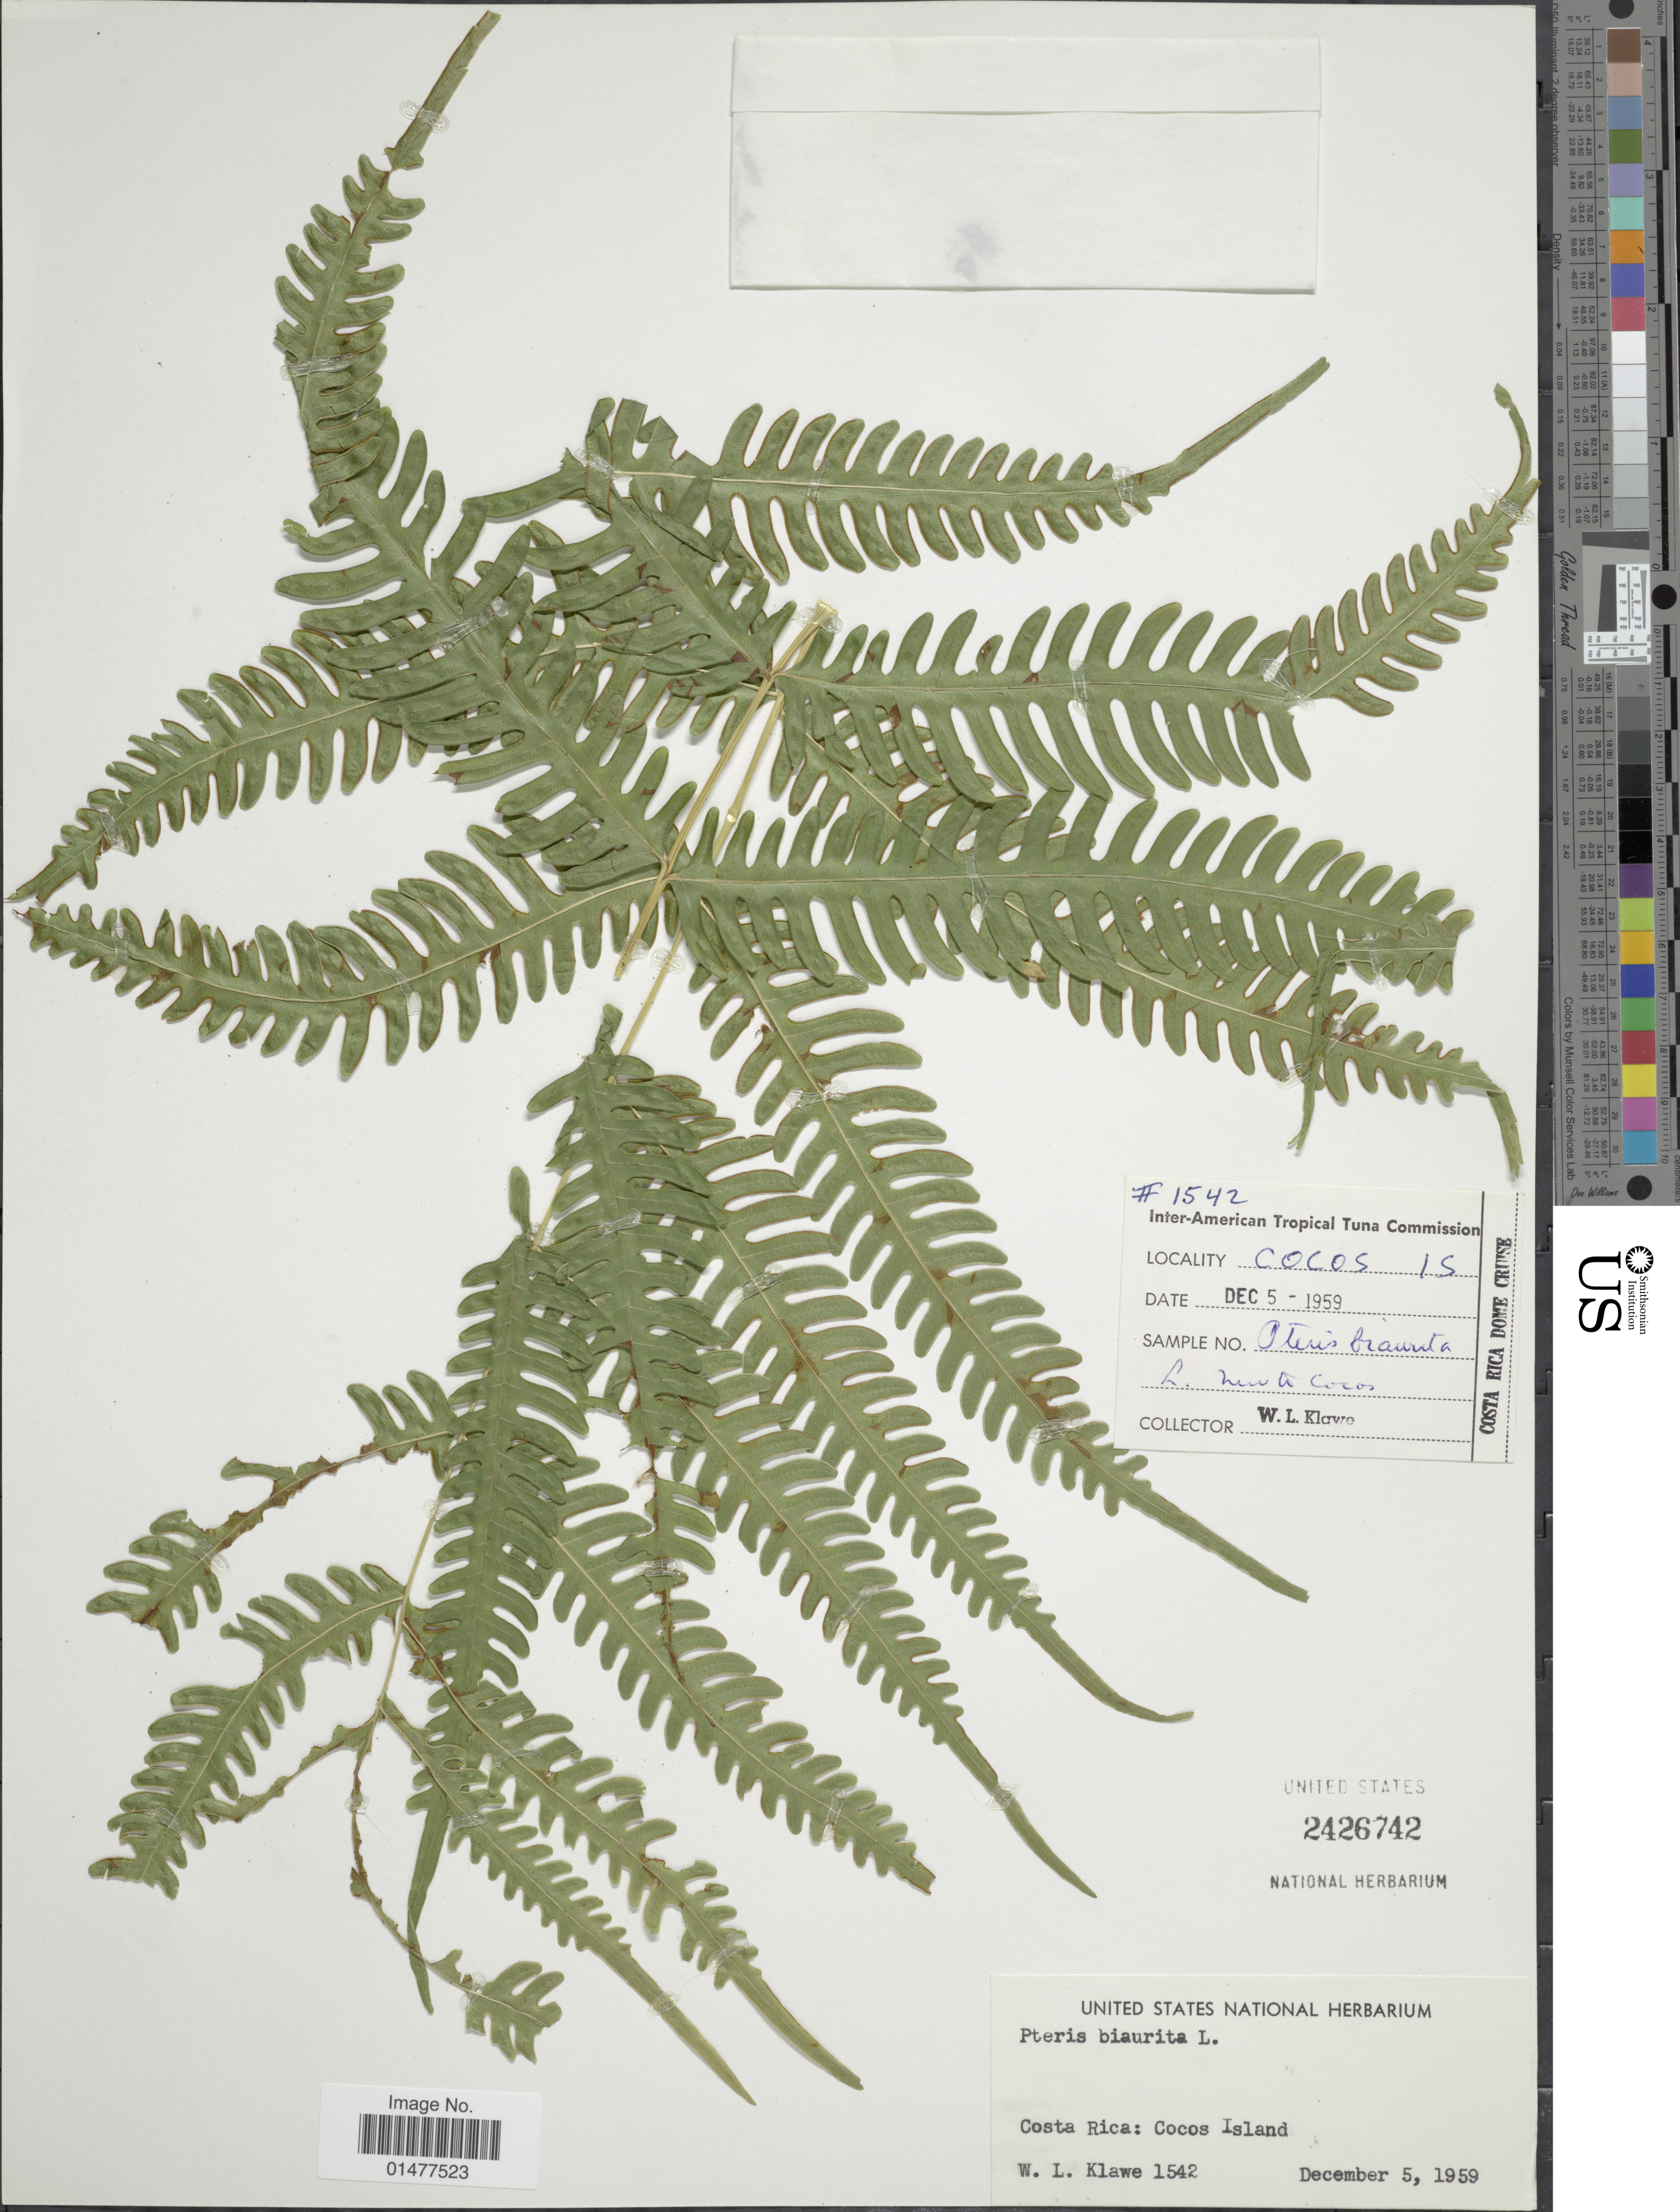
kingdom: Plantae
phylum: Tracheophyta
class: Polypodiopsida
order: Polypodiales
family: Pteridaceae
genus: Pteris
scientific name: Pteris biaurita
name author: L.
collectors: W. Klawe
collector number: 1542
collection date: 1959-12-05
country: Costa Rica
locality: Cocos Island.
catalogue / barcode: US 2426742